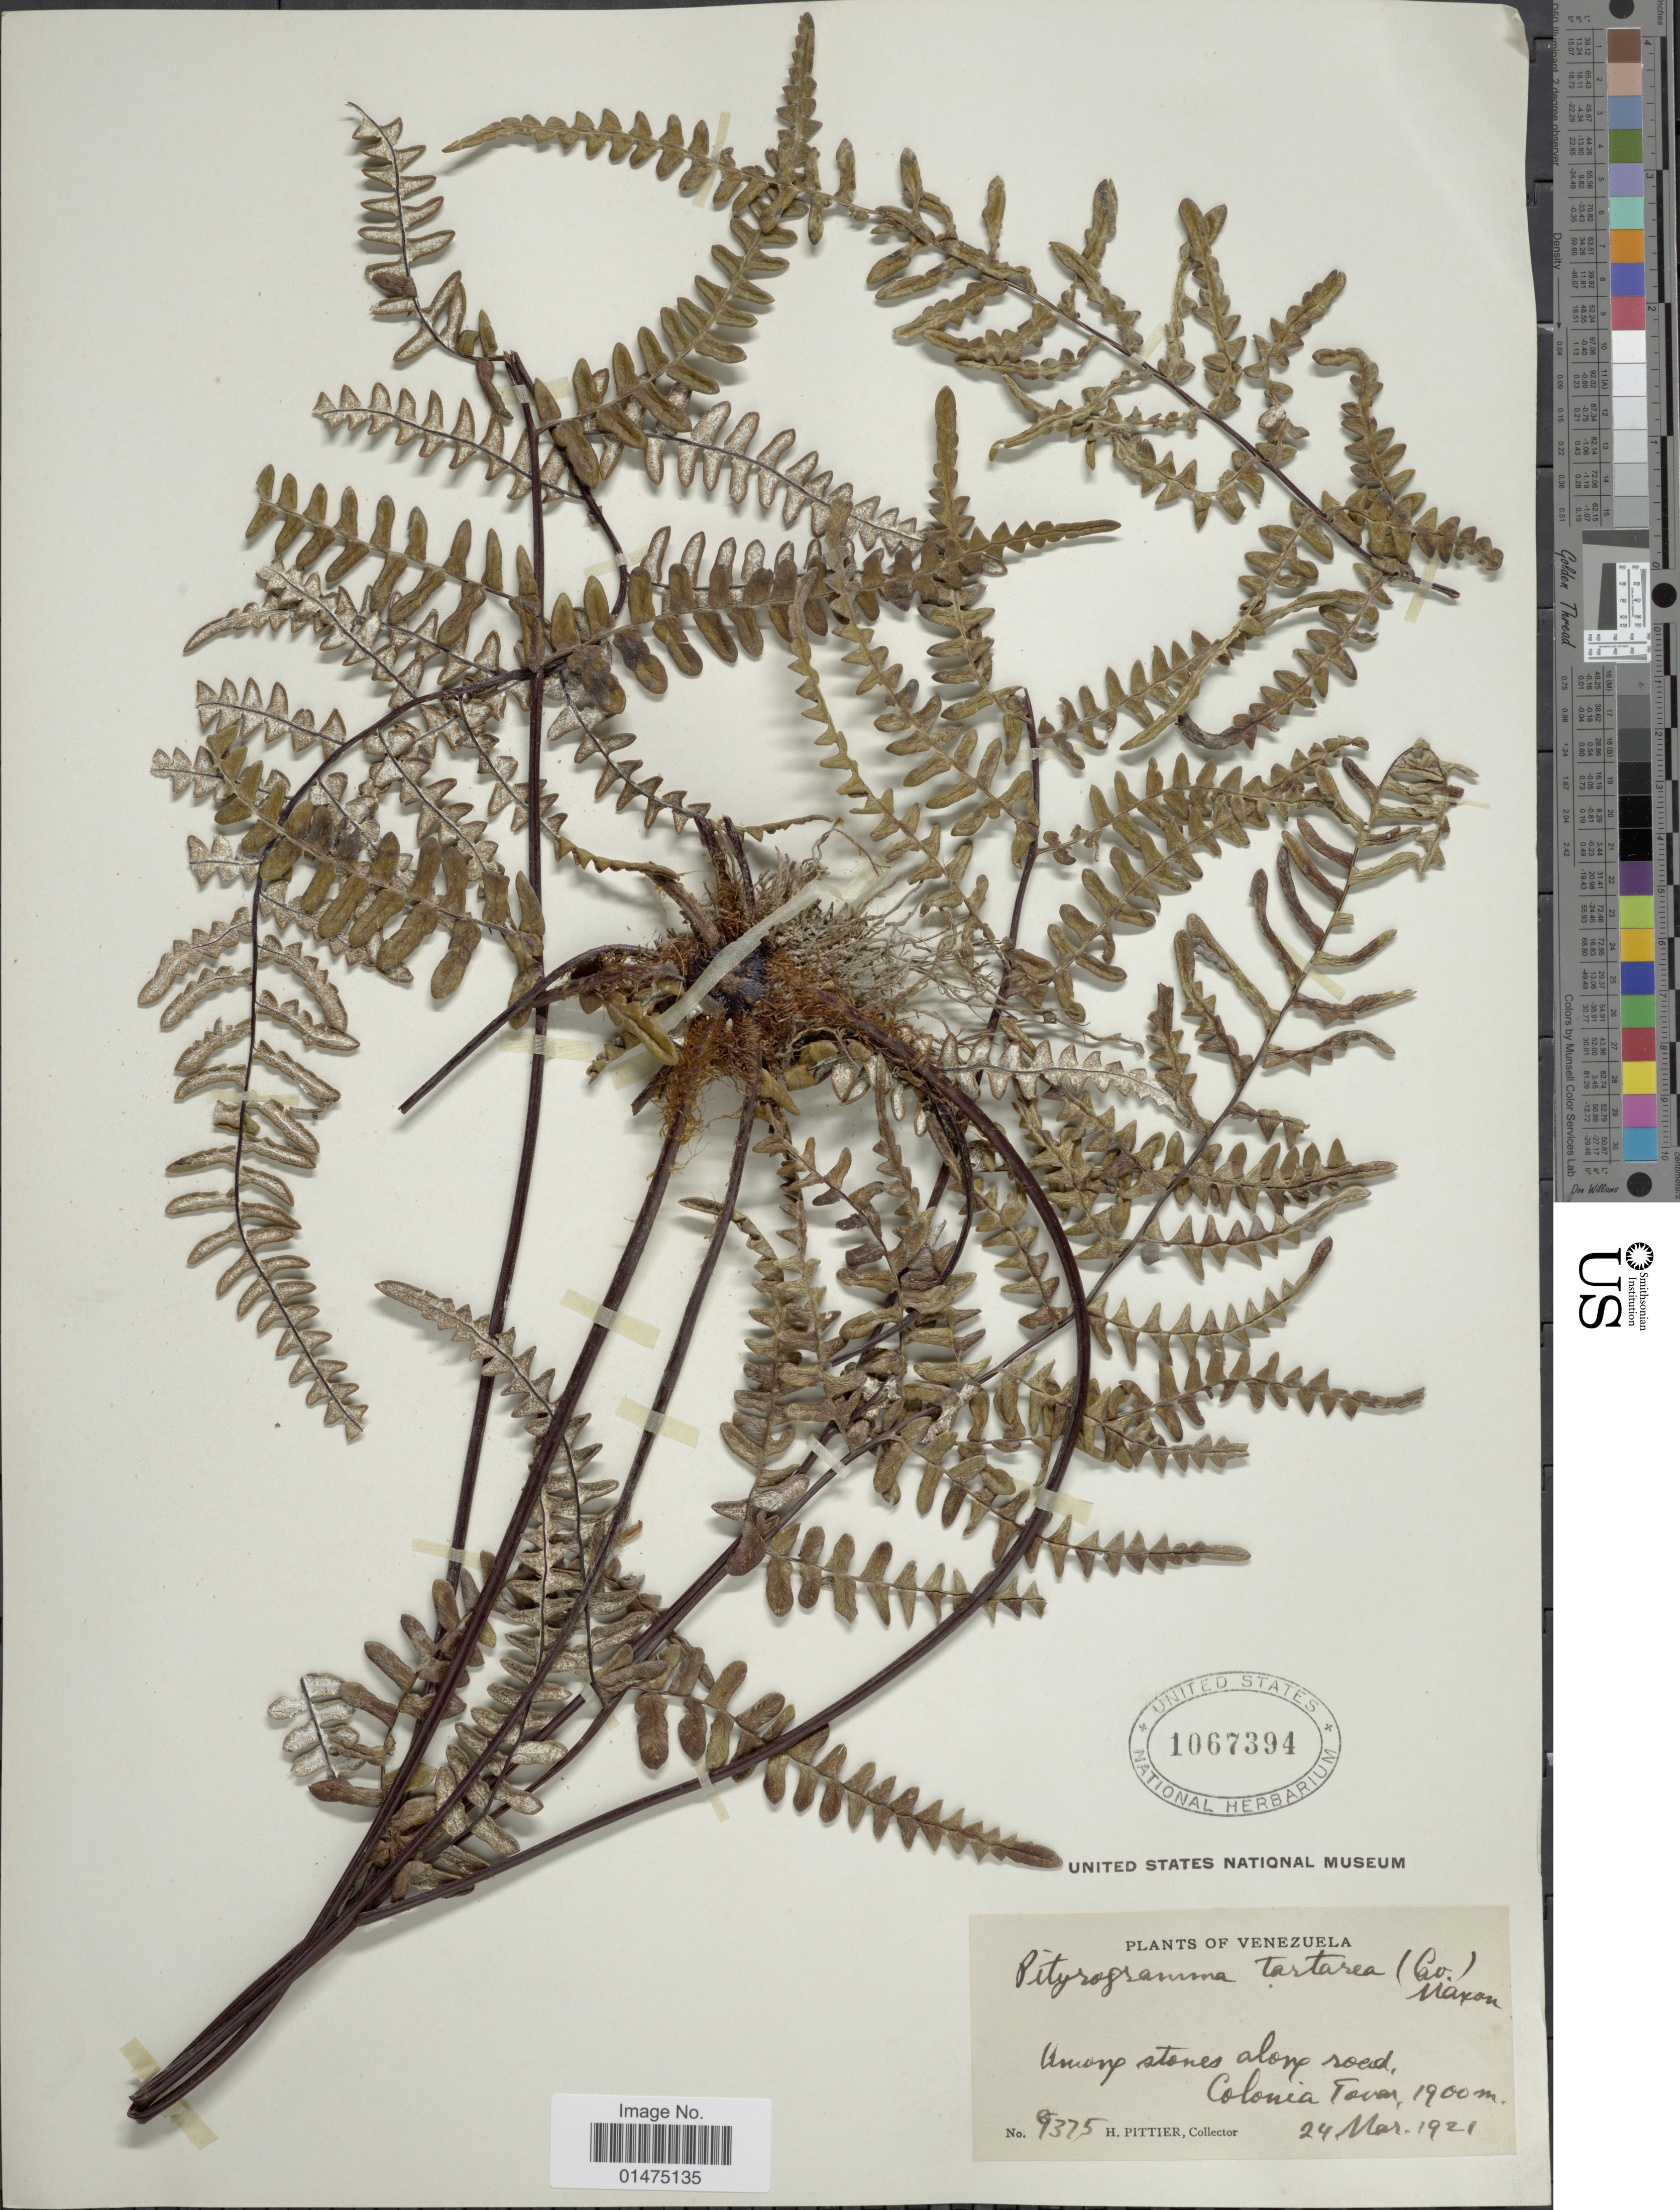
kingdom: Plantae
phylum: Tracheophyta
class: Polypodiopsida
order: Polypodiales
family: Pteridaceae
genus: Pityrogramma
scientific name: Pityrogramma tartarea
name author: (Cav.) Maxon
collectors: H. F. Pittier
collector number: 9375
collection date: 1921-03-24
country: Venezuela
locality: Colonia Tavar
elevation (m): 1900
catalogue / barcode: US 1067394